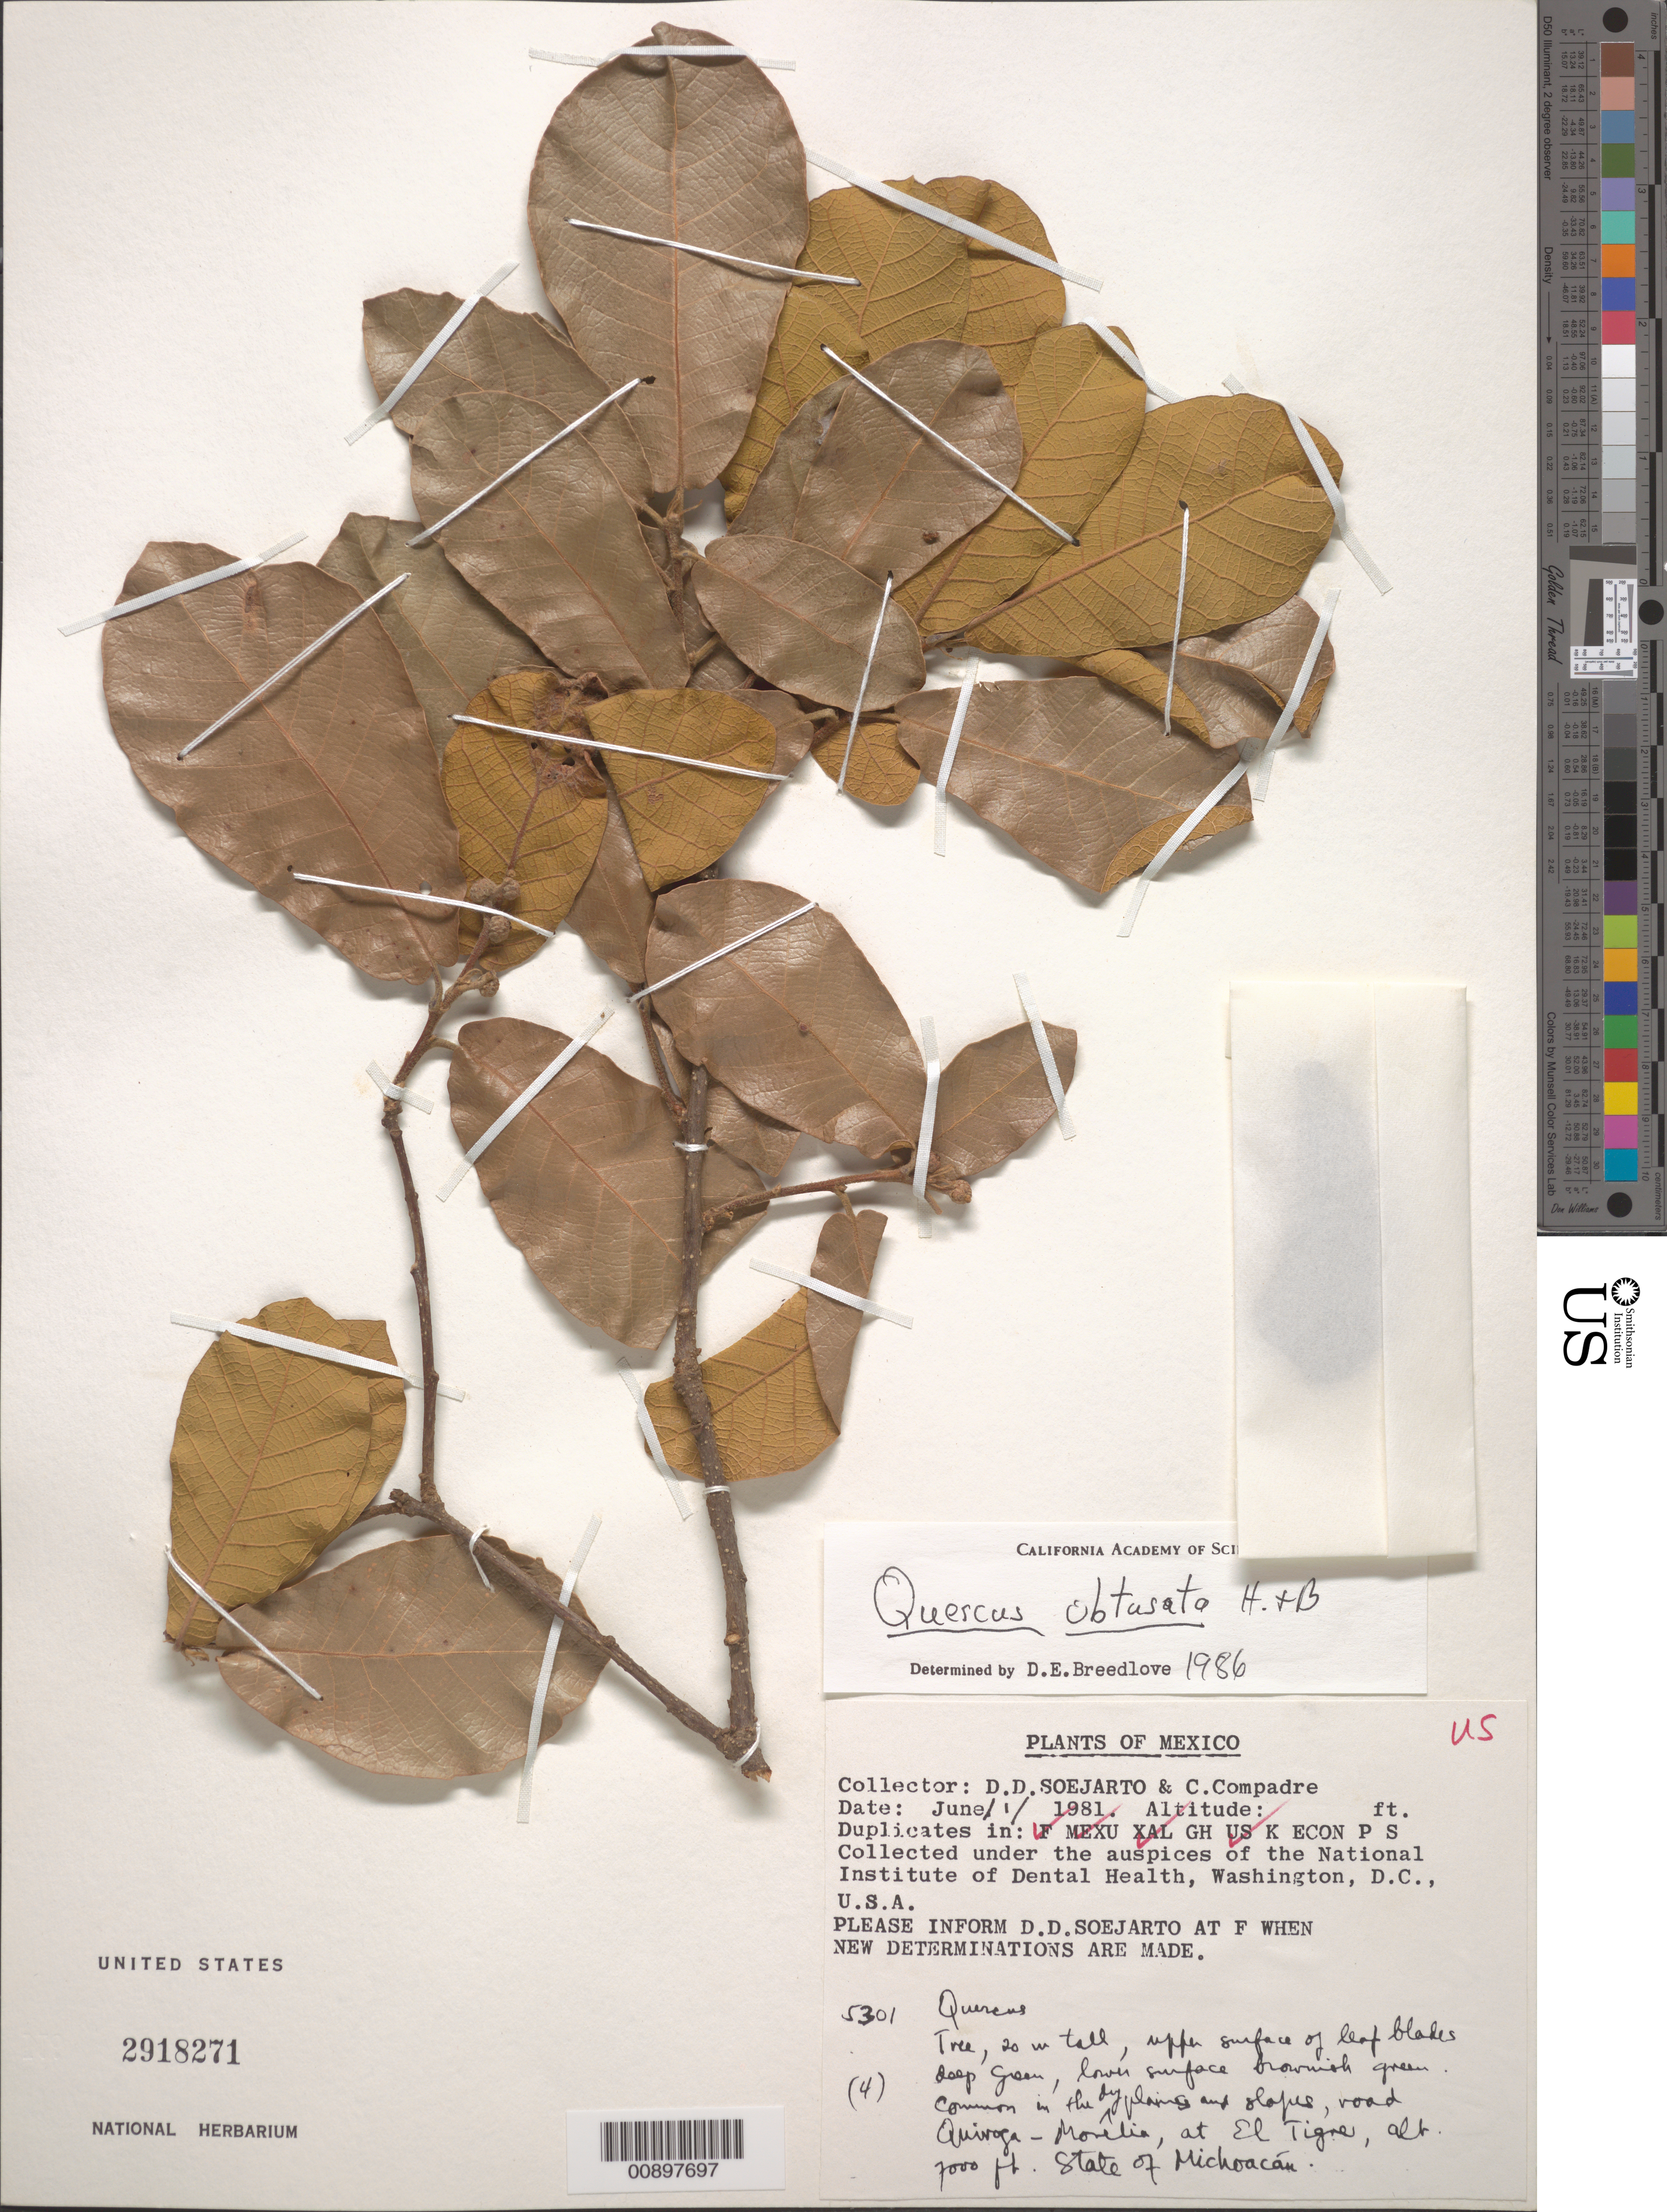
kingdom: Plantae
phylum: Tracheophyta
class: Magnoliopsida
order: Fagales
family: Fagaceae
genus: Quercus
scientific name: Quercus obtusata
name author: Humb. & Bonpl.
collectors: D. D. Soejarto & C. Compadre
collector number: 5301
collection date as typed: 01 Jun 1981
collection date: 1981-06-01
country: Mexico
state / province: Michoacán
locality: Road Quiroga-Morelia, at El Tigre, State of Michoacán.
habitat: Common in the dry plains and slopes.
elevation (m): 2134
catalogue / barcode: US 2918271